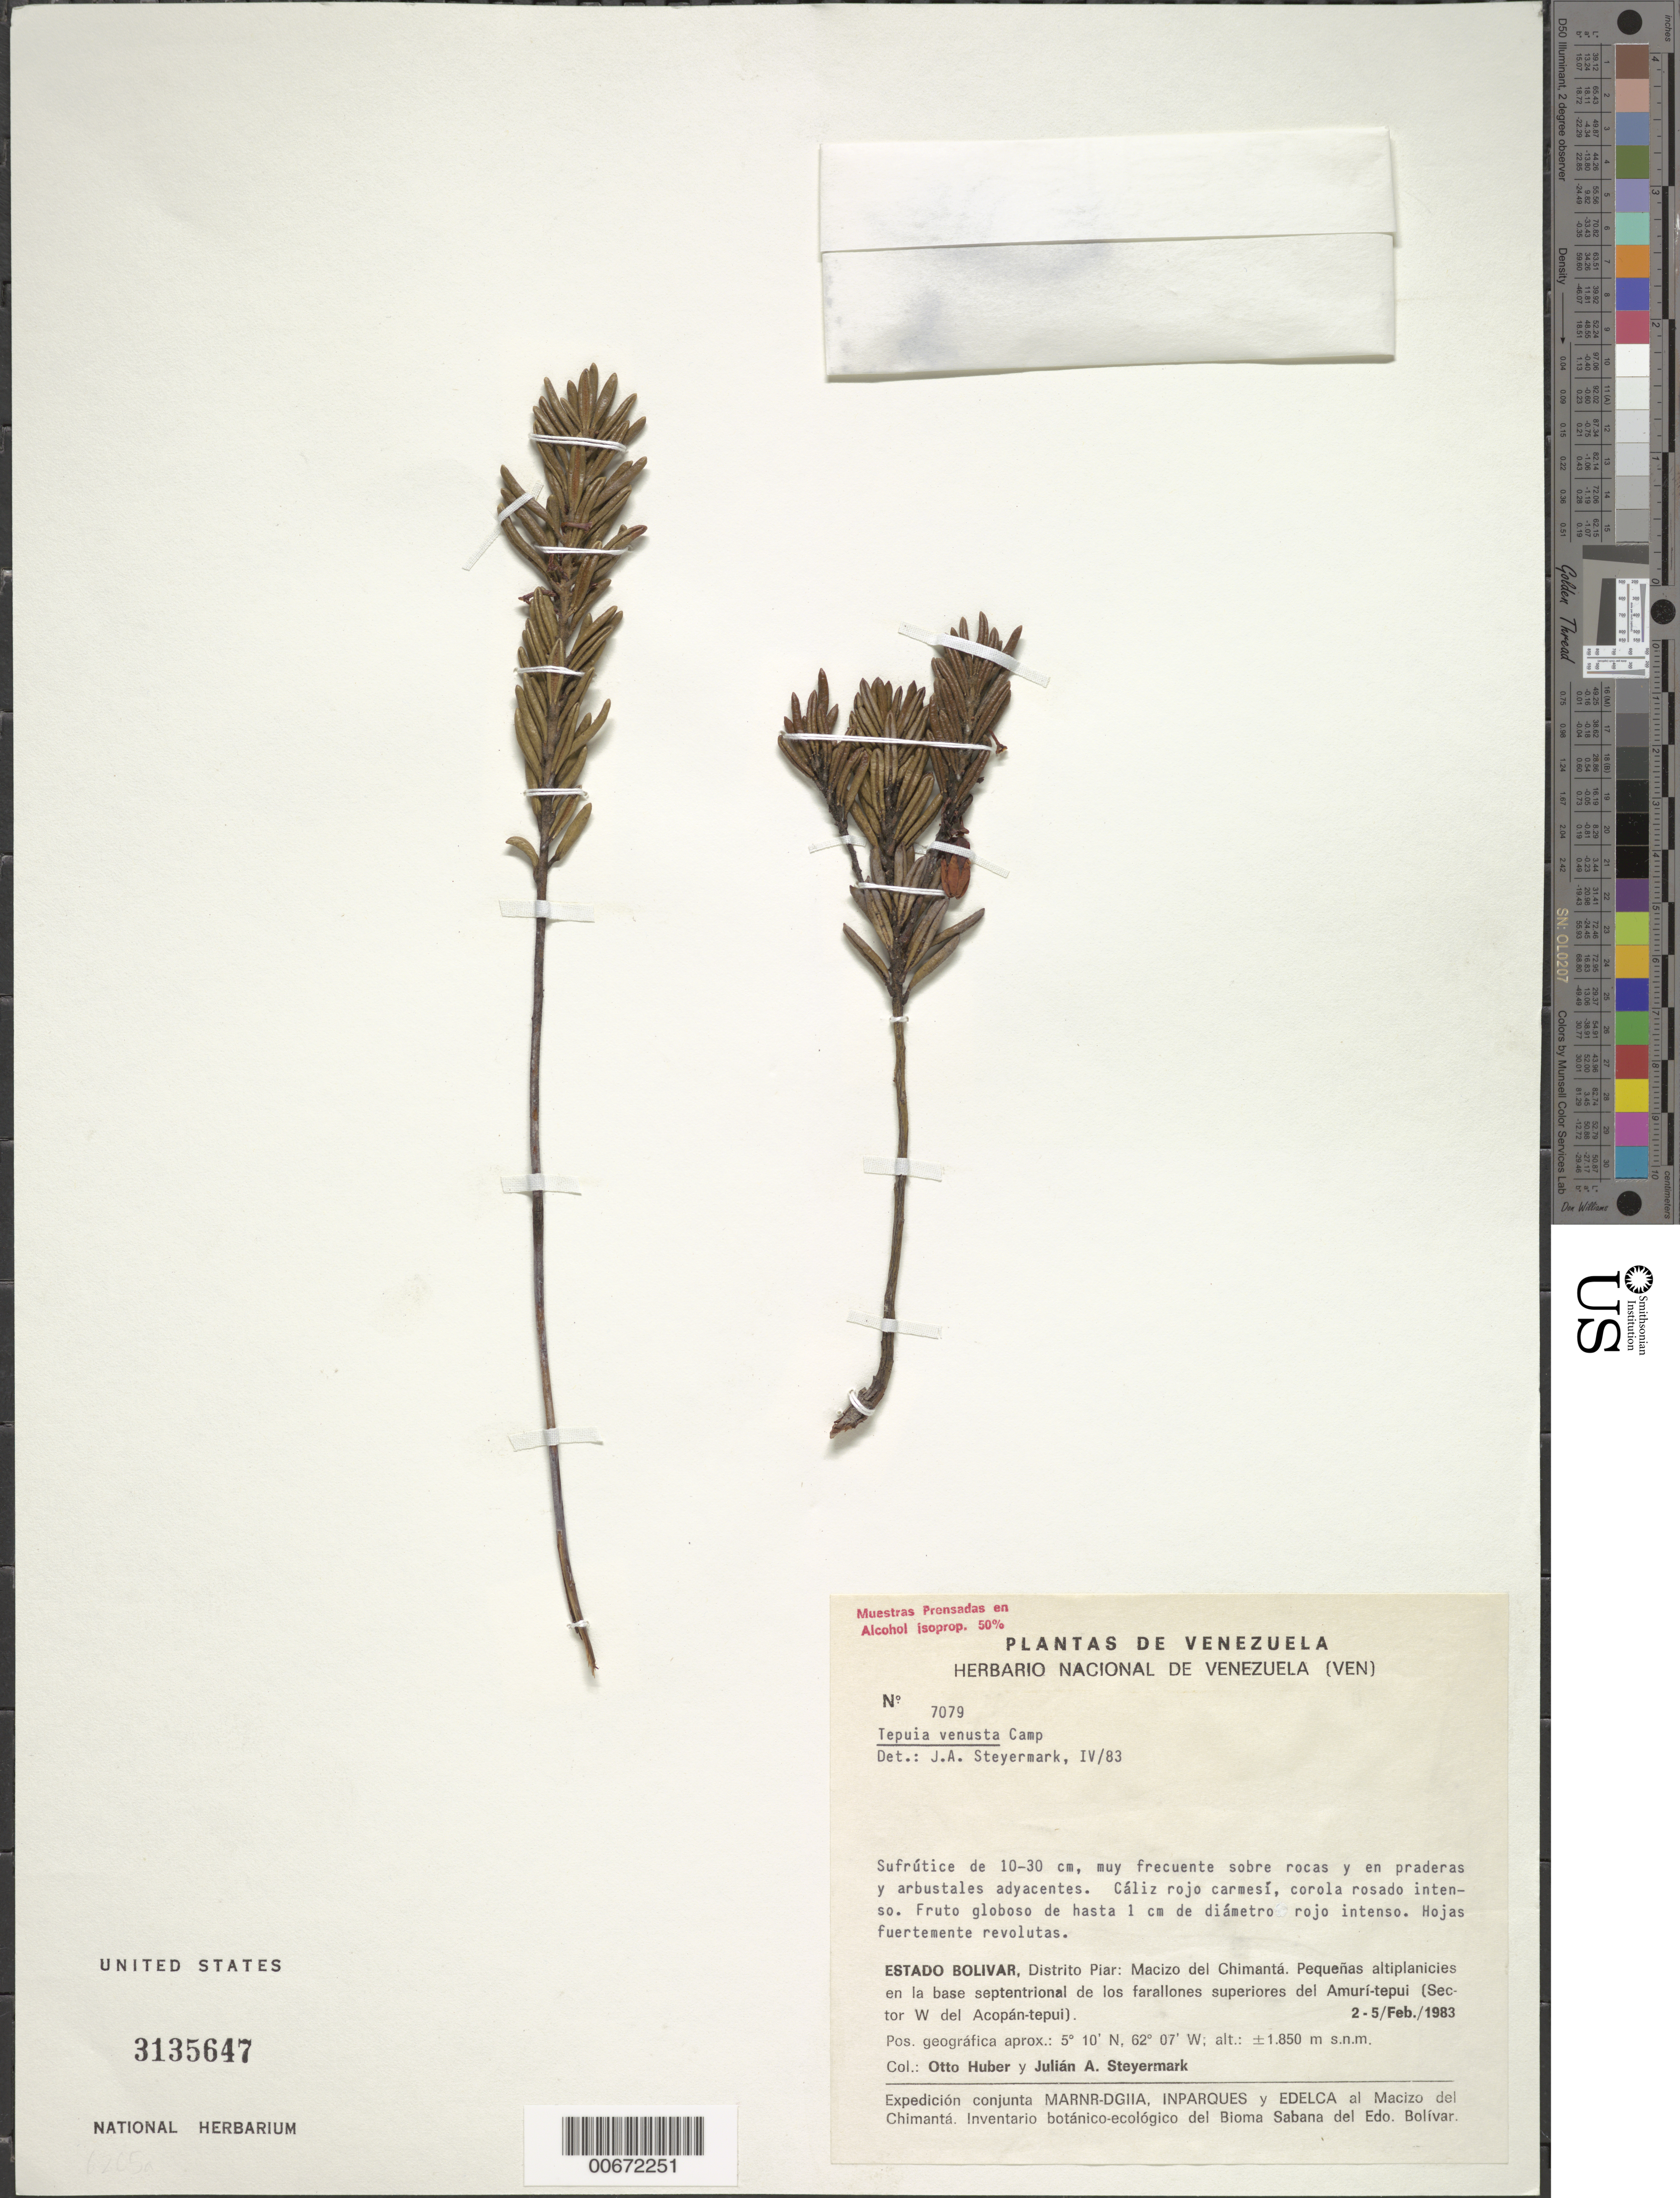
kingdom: Plantae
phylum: Tracheophyta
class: Magnoliopsida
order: Ericales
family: Ericaceae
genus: Tepuia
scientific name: Tepuia venusta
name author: Camp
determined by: Steyermark, Julian A., (VEN)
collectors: O. Huber & J. Steyermark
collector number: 7079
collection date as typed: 2-Feb-83 to 5-Feb-83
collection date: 1983-02-02/1983-02-05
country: Venezuela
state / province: Bolívar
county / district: Piar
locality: Macizo del Chimantá, los farallones superíores del Amurí-tepuí (sect. W Acopán-tepuí)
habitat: Sobre rocas y en praderas y arbustales adyacentes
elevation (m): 1850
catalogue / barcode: US 3135647